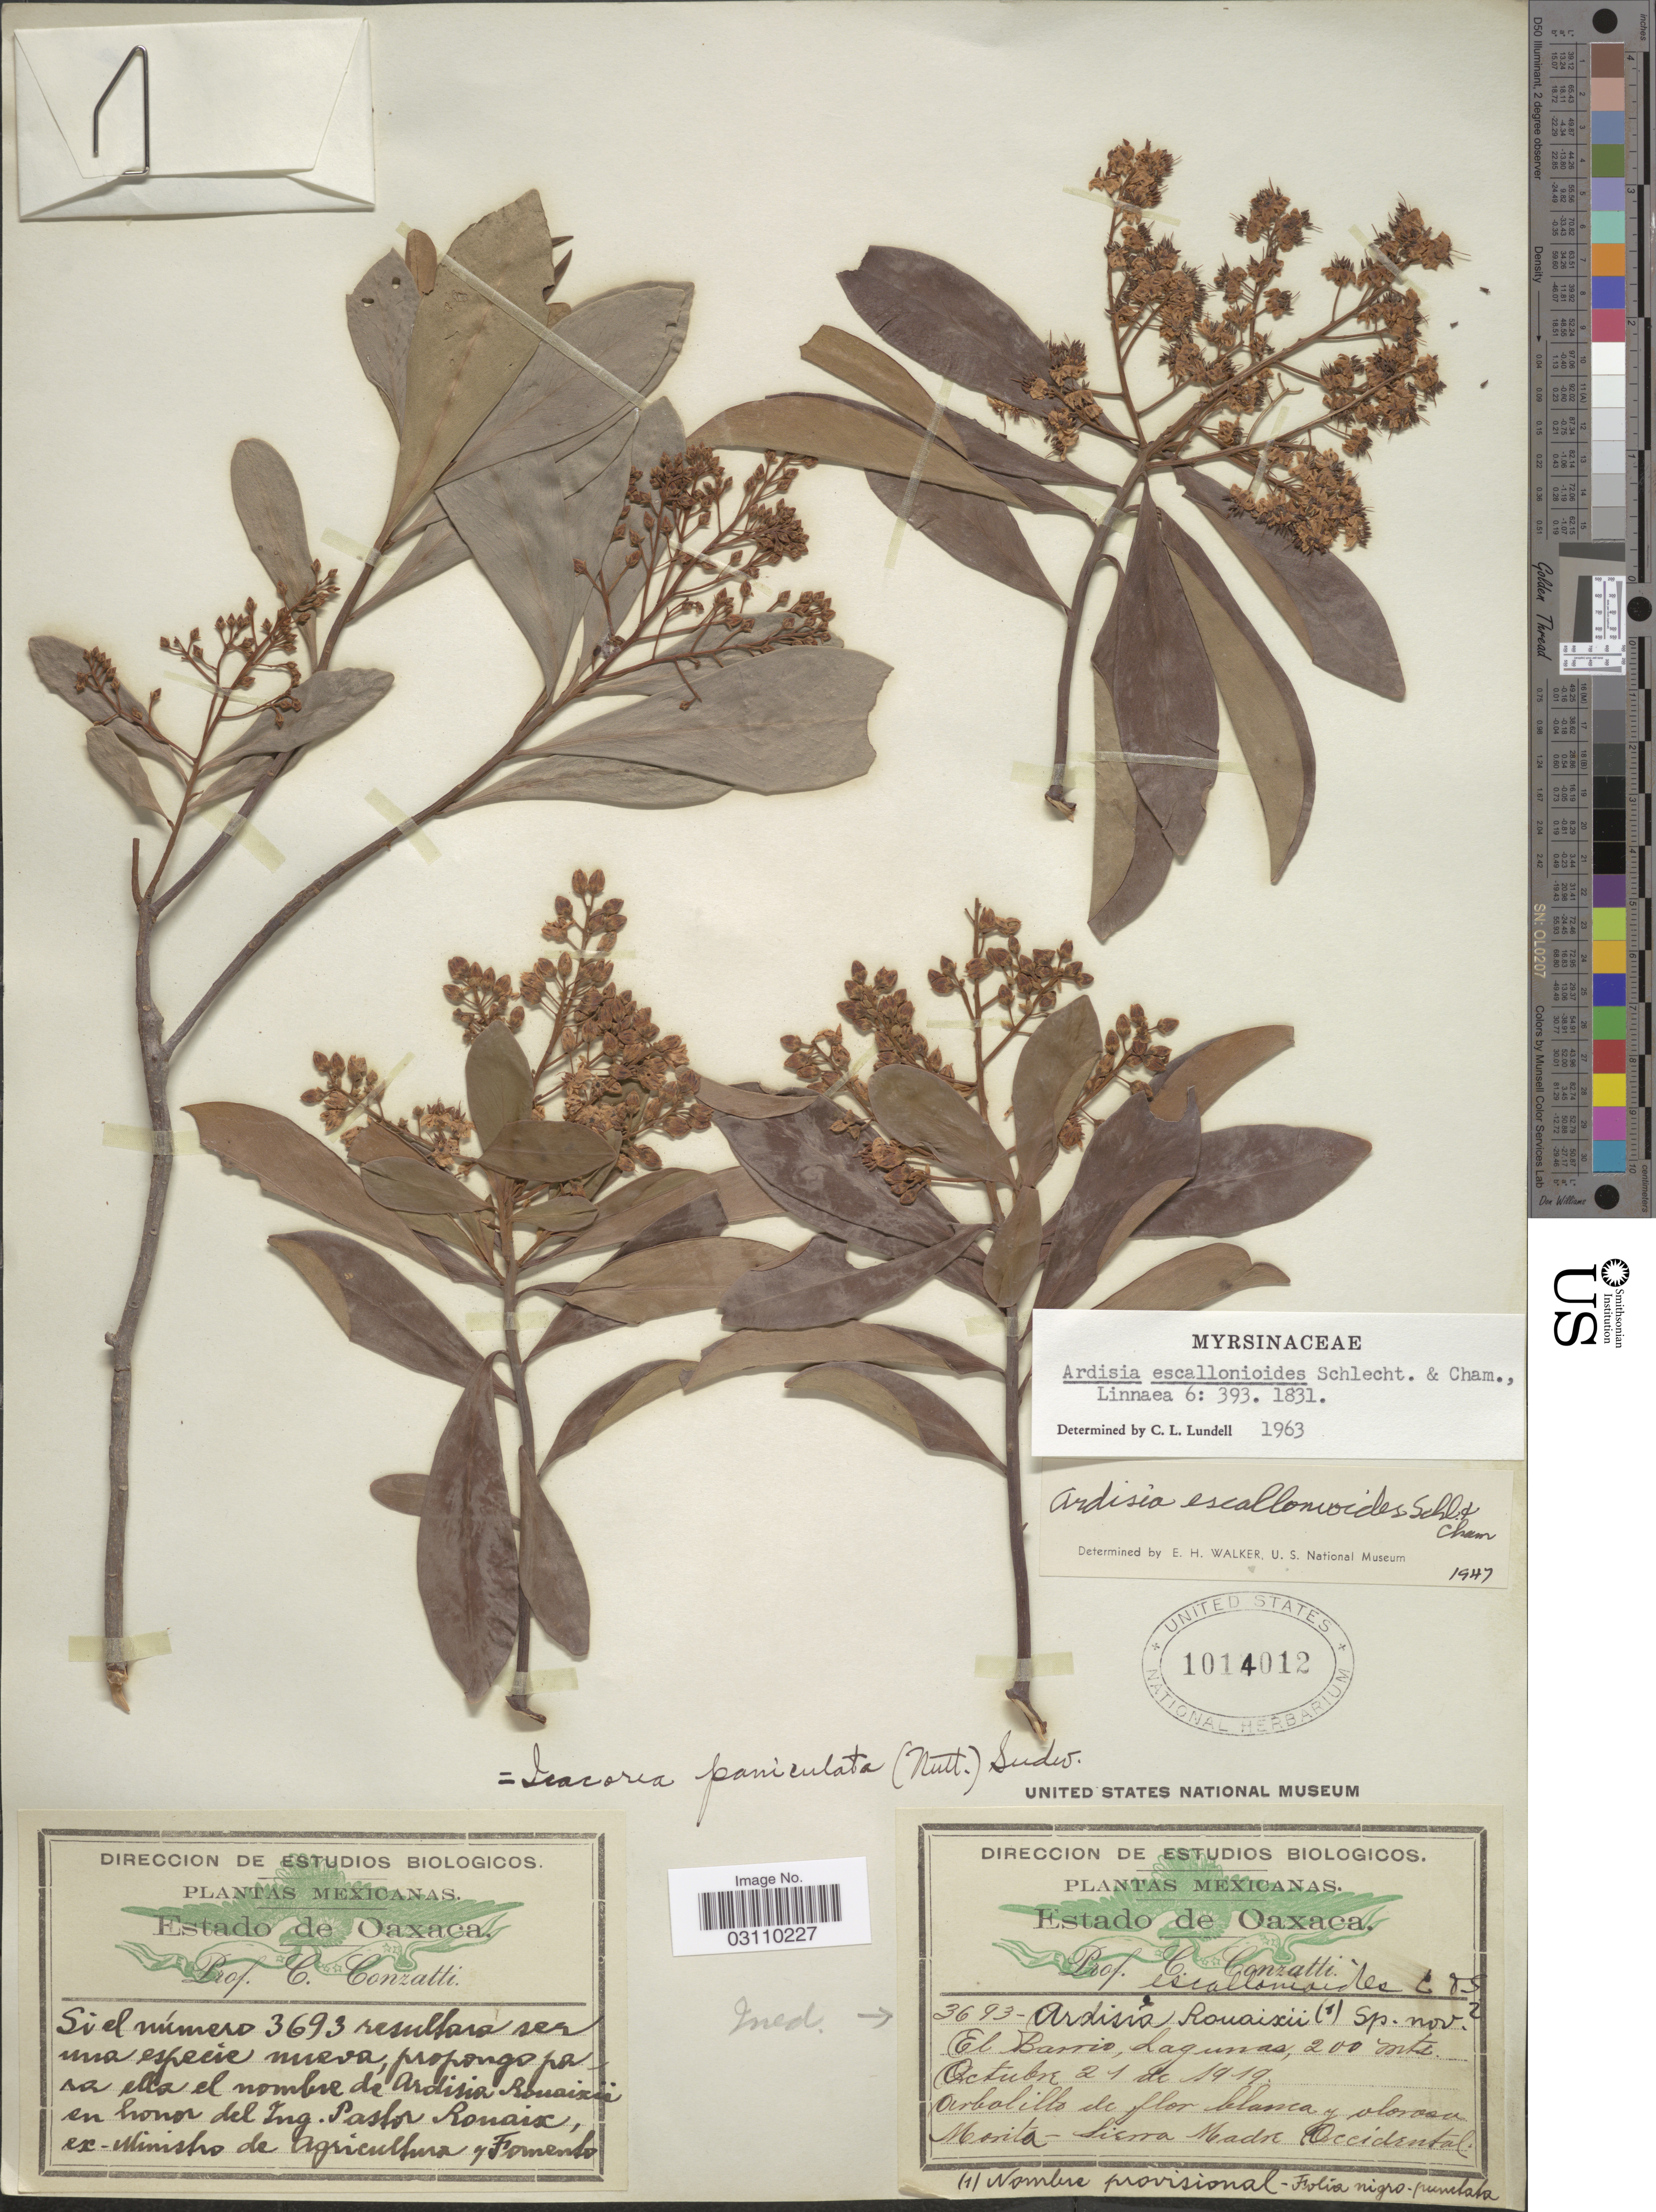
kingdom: Plantae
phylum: Tracheophyta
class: Magnoliopsida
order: Ericales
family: Primulaceae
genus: Ardisia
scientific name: Ardisia escallonioides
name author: Schltdl. & Cham.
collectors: C. Conzatti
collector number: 3693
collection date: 1919-10-21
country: Mexico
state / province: Oaxaca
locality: El Barrio, Lagunas, Morita-Sierra Madre Occidental.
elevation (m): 200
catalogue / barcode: US 1014012